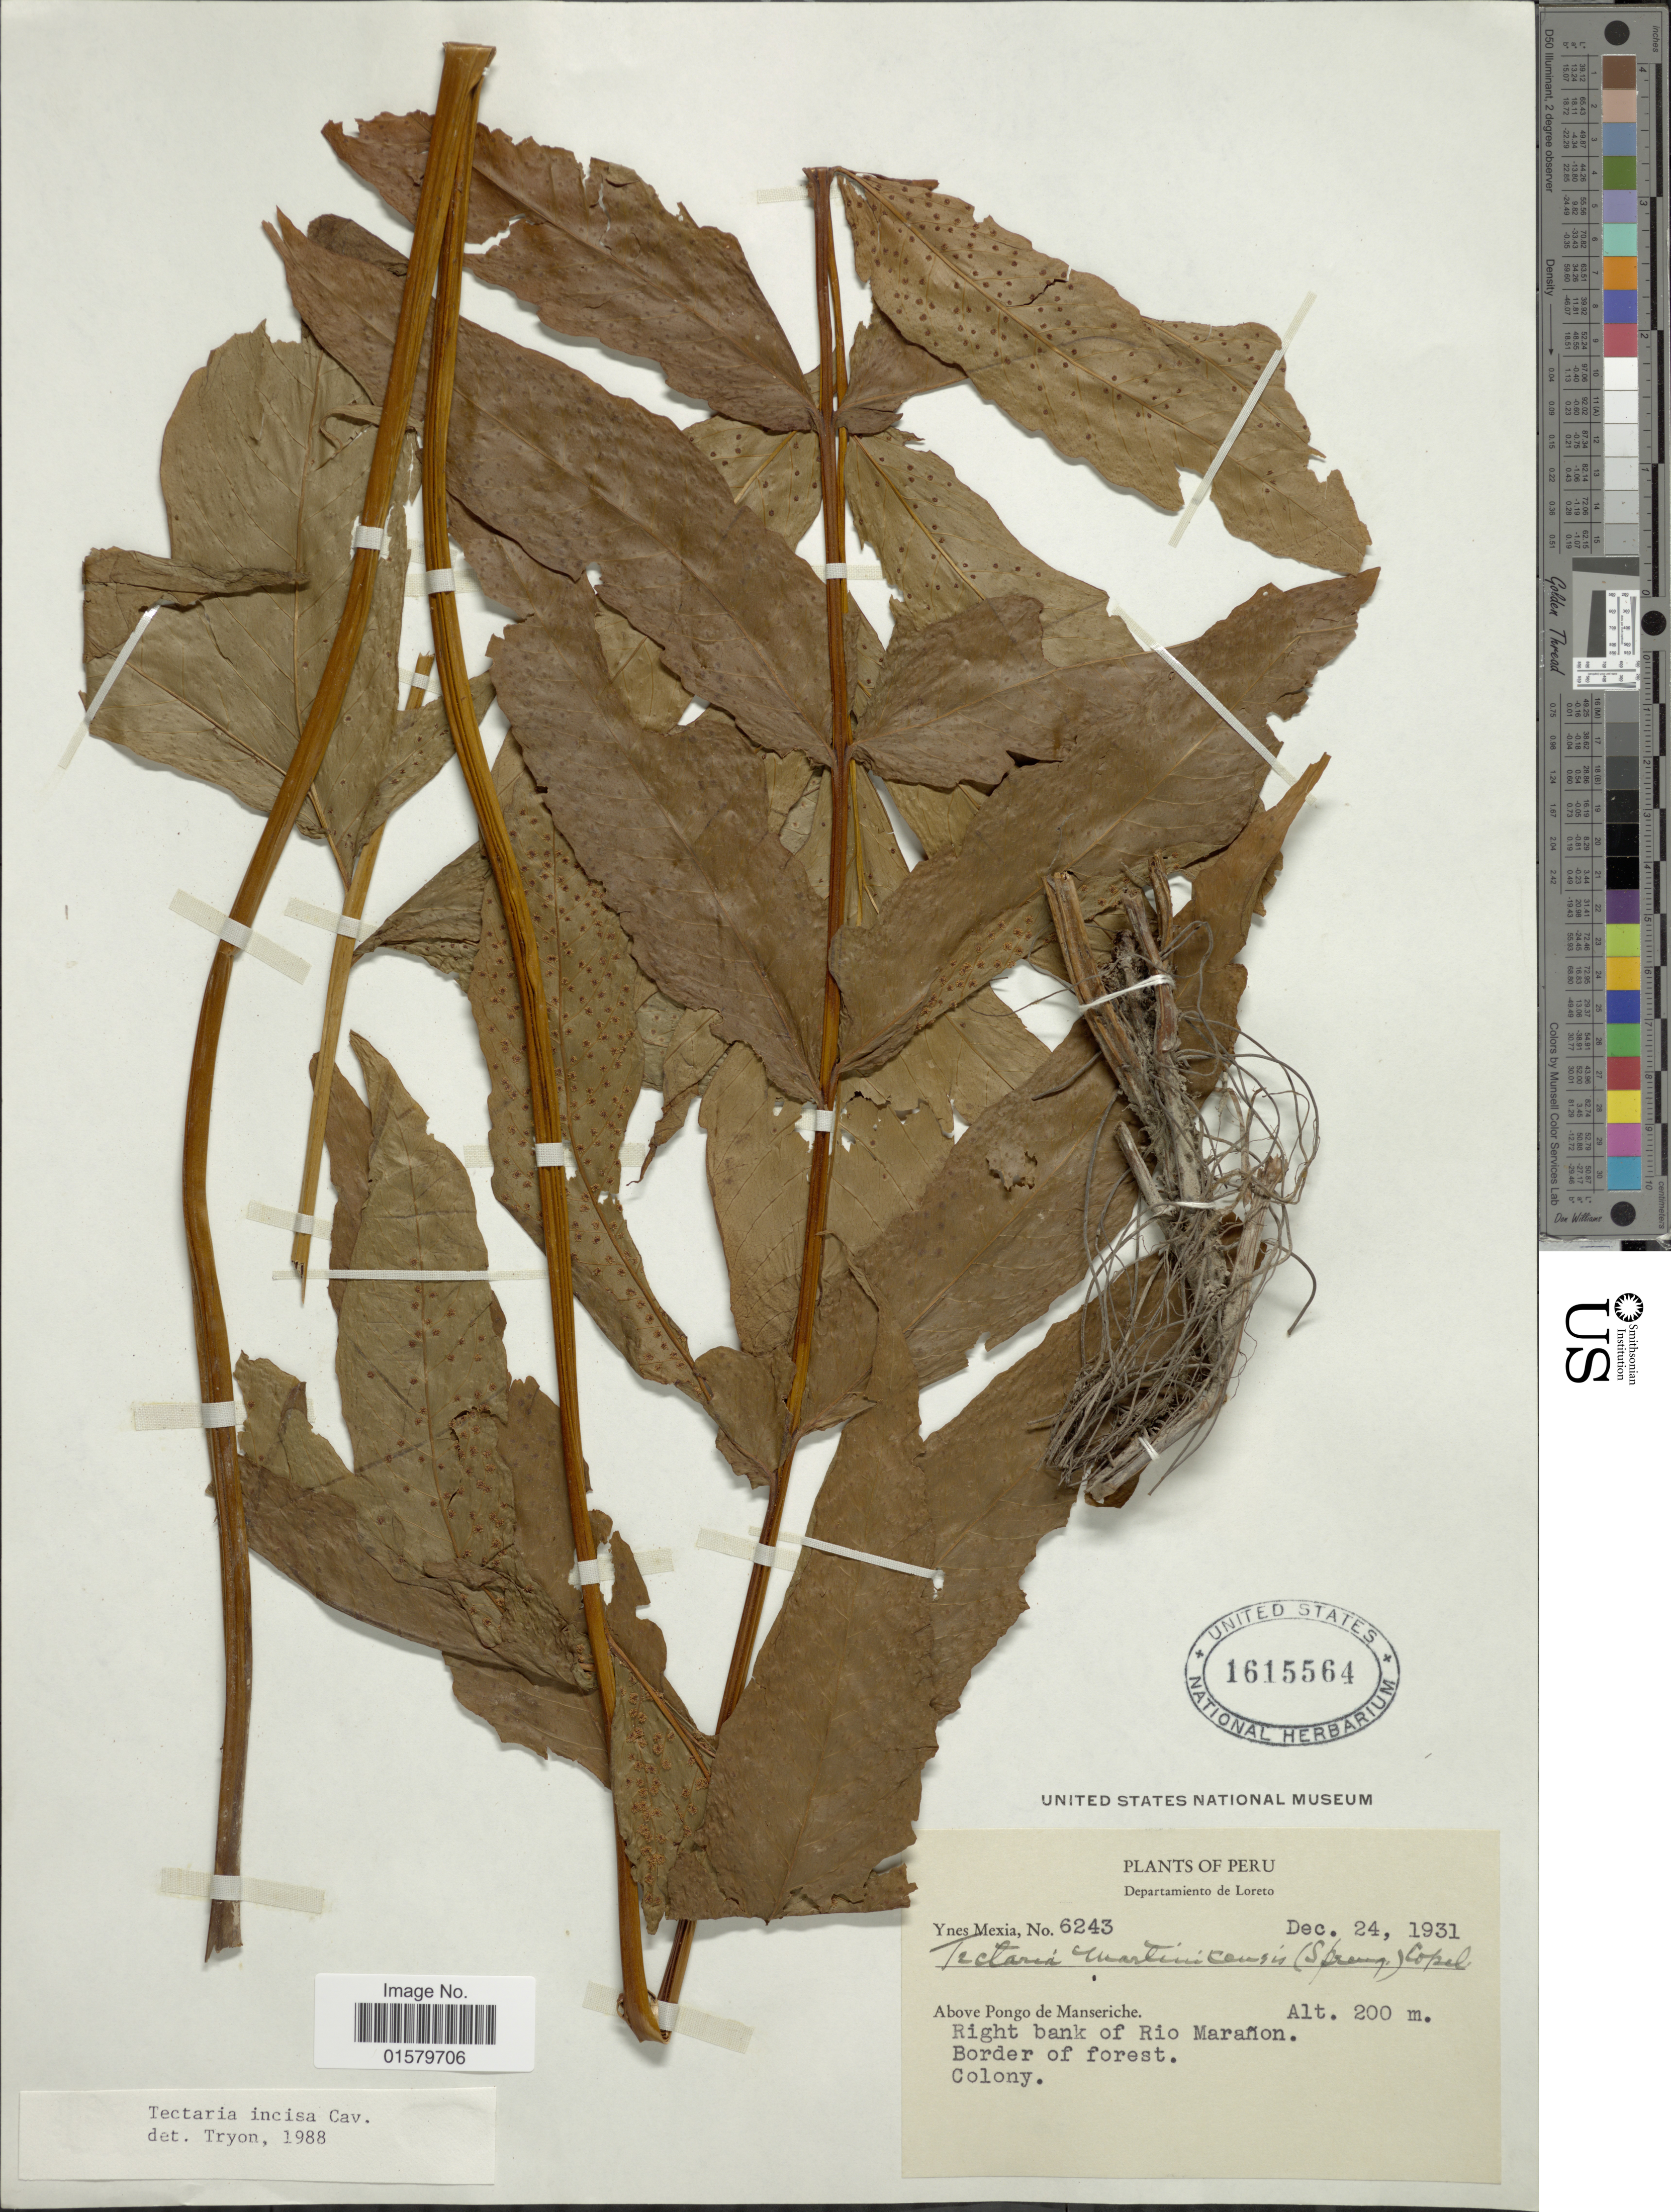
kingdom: Plantae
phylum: Tracheophyta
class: Polypodiopsida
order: Polypodiales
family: Tectariaceae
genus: Tectaria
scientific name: Tectaria incisa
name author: Cav.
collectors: Y. Mexia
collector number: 6243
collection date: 1931-12-24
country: Peru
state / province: Loreto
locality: Above Pongo de Manseriche, Right bank of Rio Maranon. Border of forest. Colony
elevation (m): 200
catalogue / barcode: US 1615564